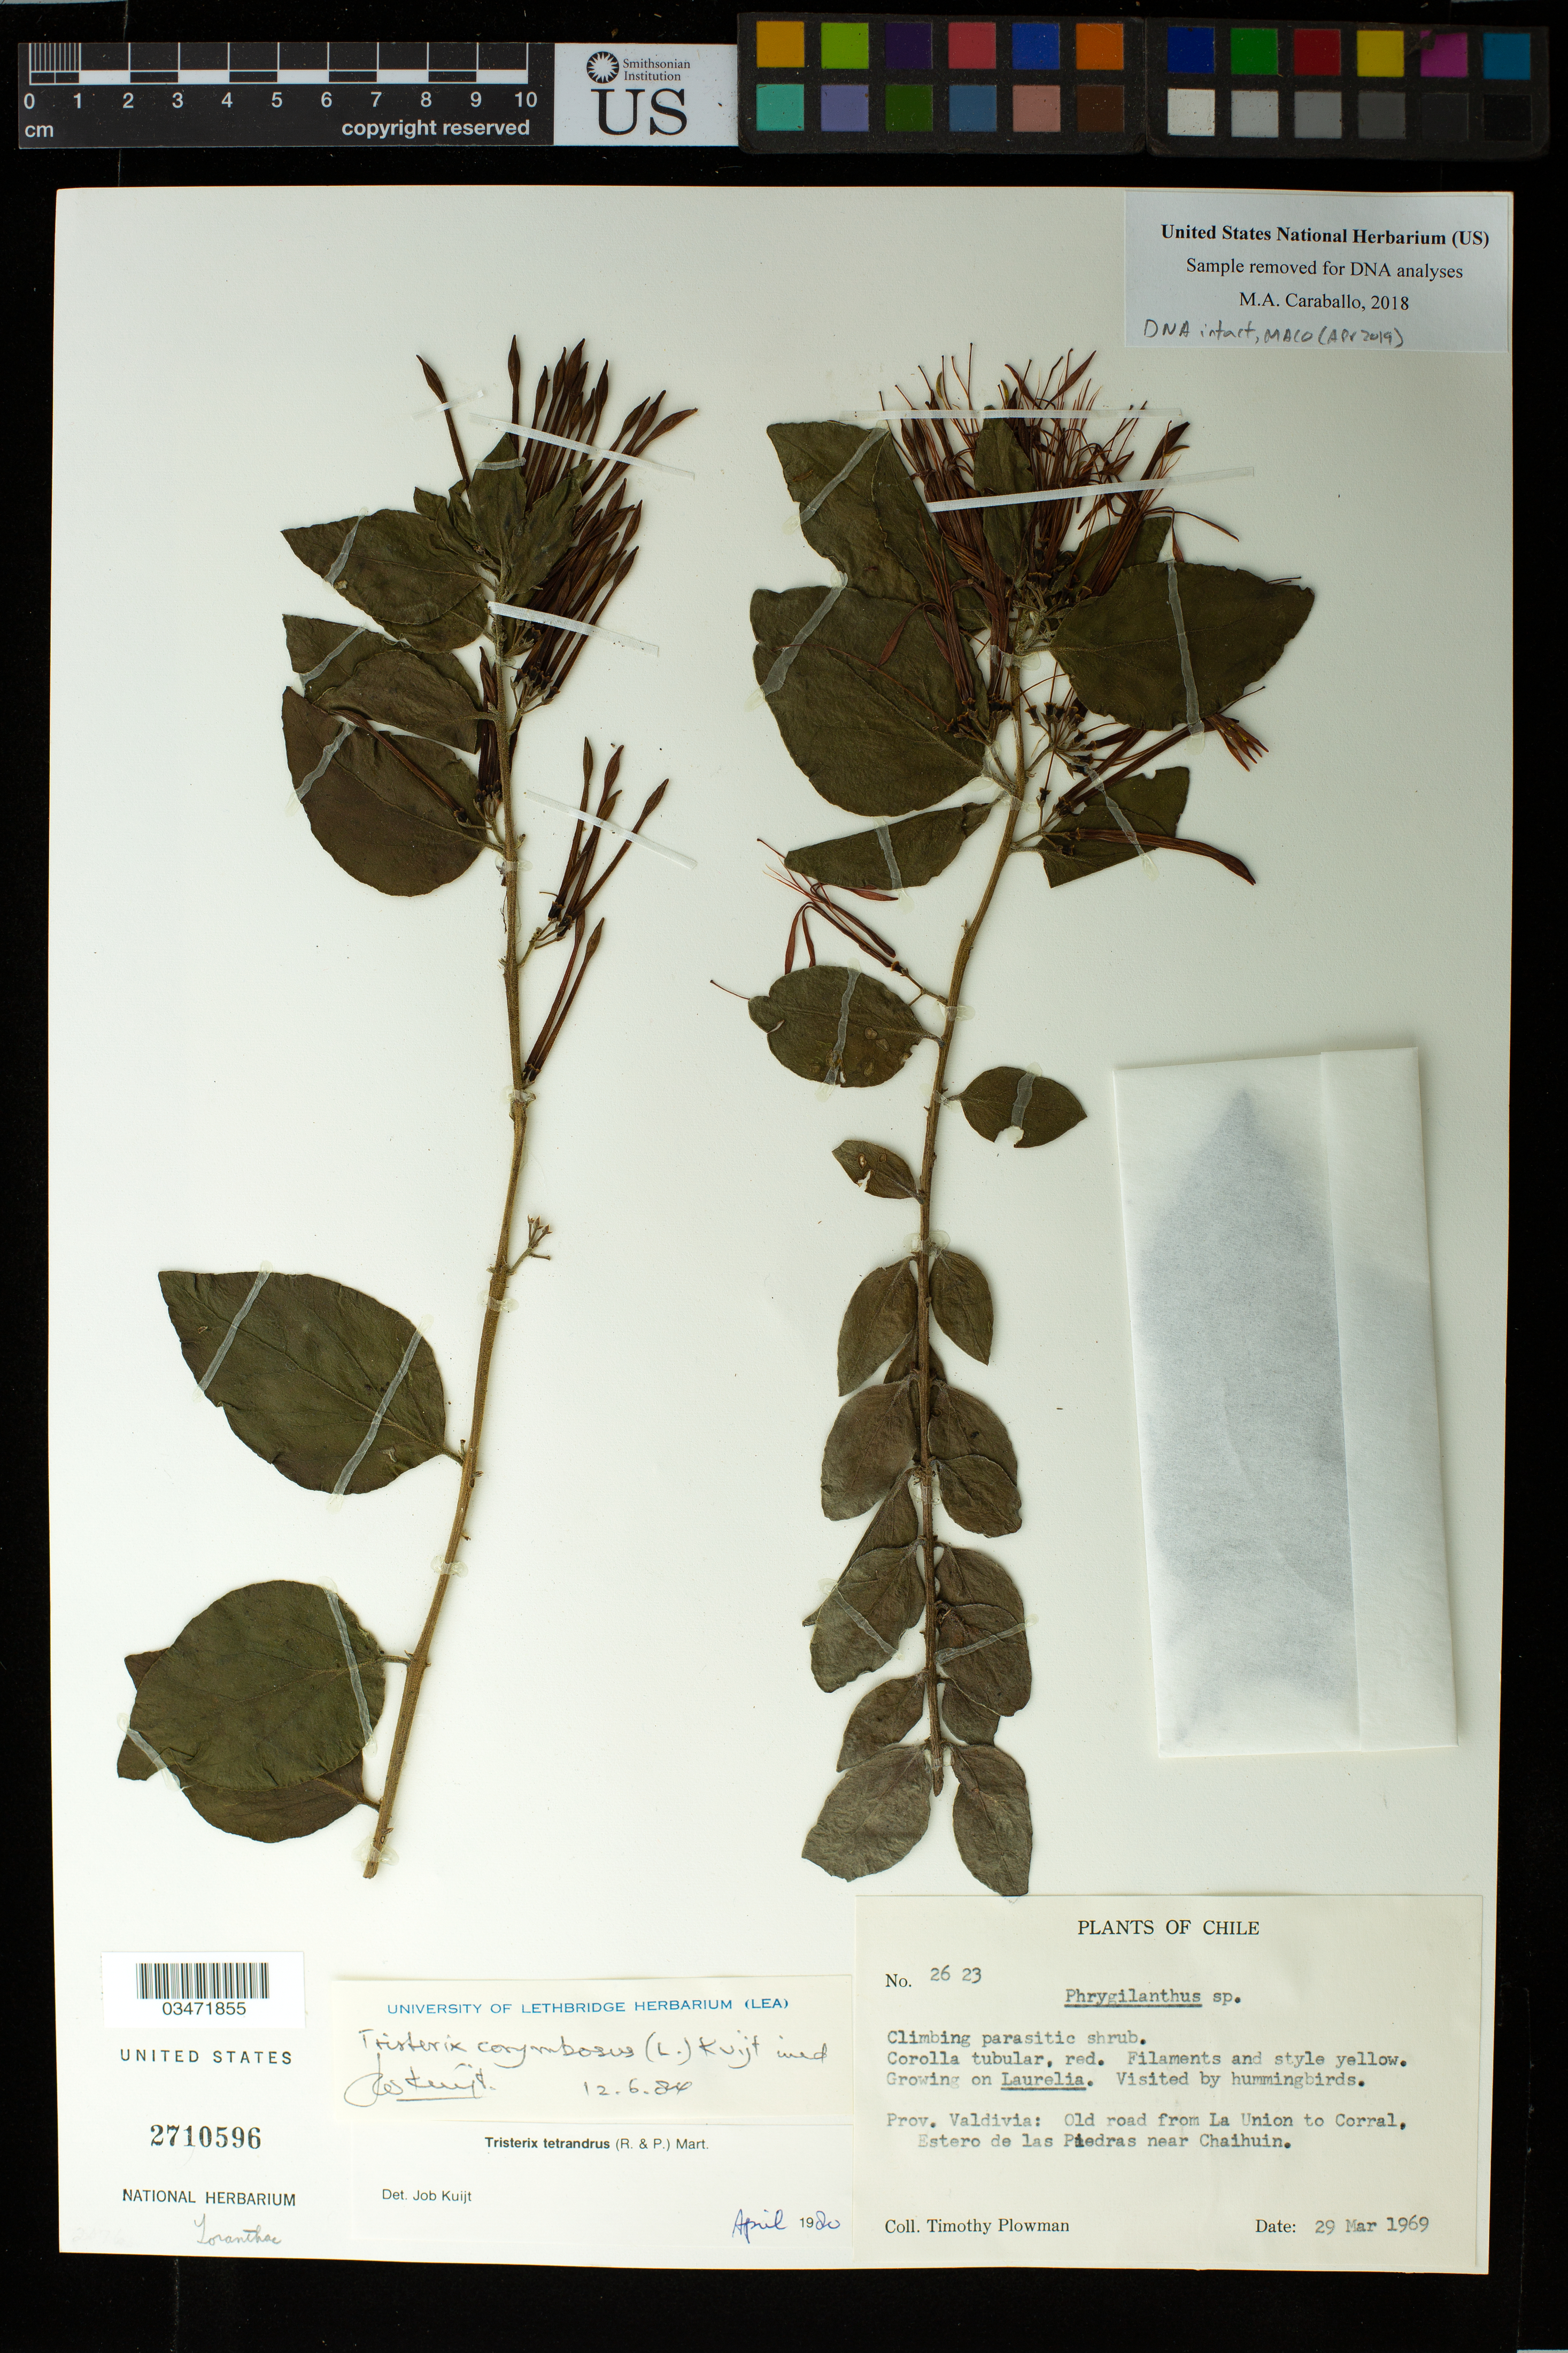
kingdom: Plantae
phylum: Tracheophyta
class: Magnoliopsida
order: Santalales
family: Loranthaceae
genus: Tristerix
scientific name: Tristerix corymbosus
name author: (L.) Kuijt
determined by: Kuijt, Job, (CANADA)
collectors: T. Plowman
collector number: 2623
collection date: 1969-03-29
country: Chile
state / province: Los Ríos (XIV)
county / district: Valdivia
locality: Estero de las Piedras near Chaihuin; old road from La Union to Corral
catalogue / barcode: US 2710596